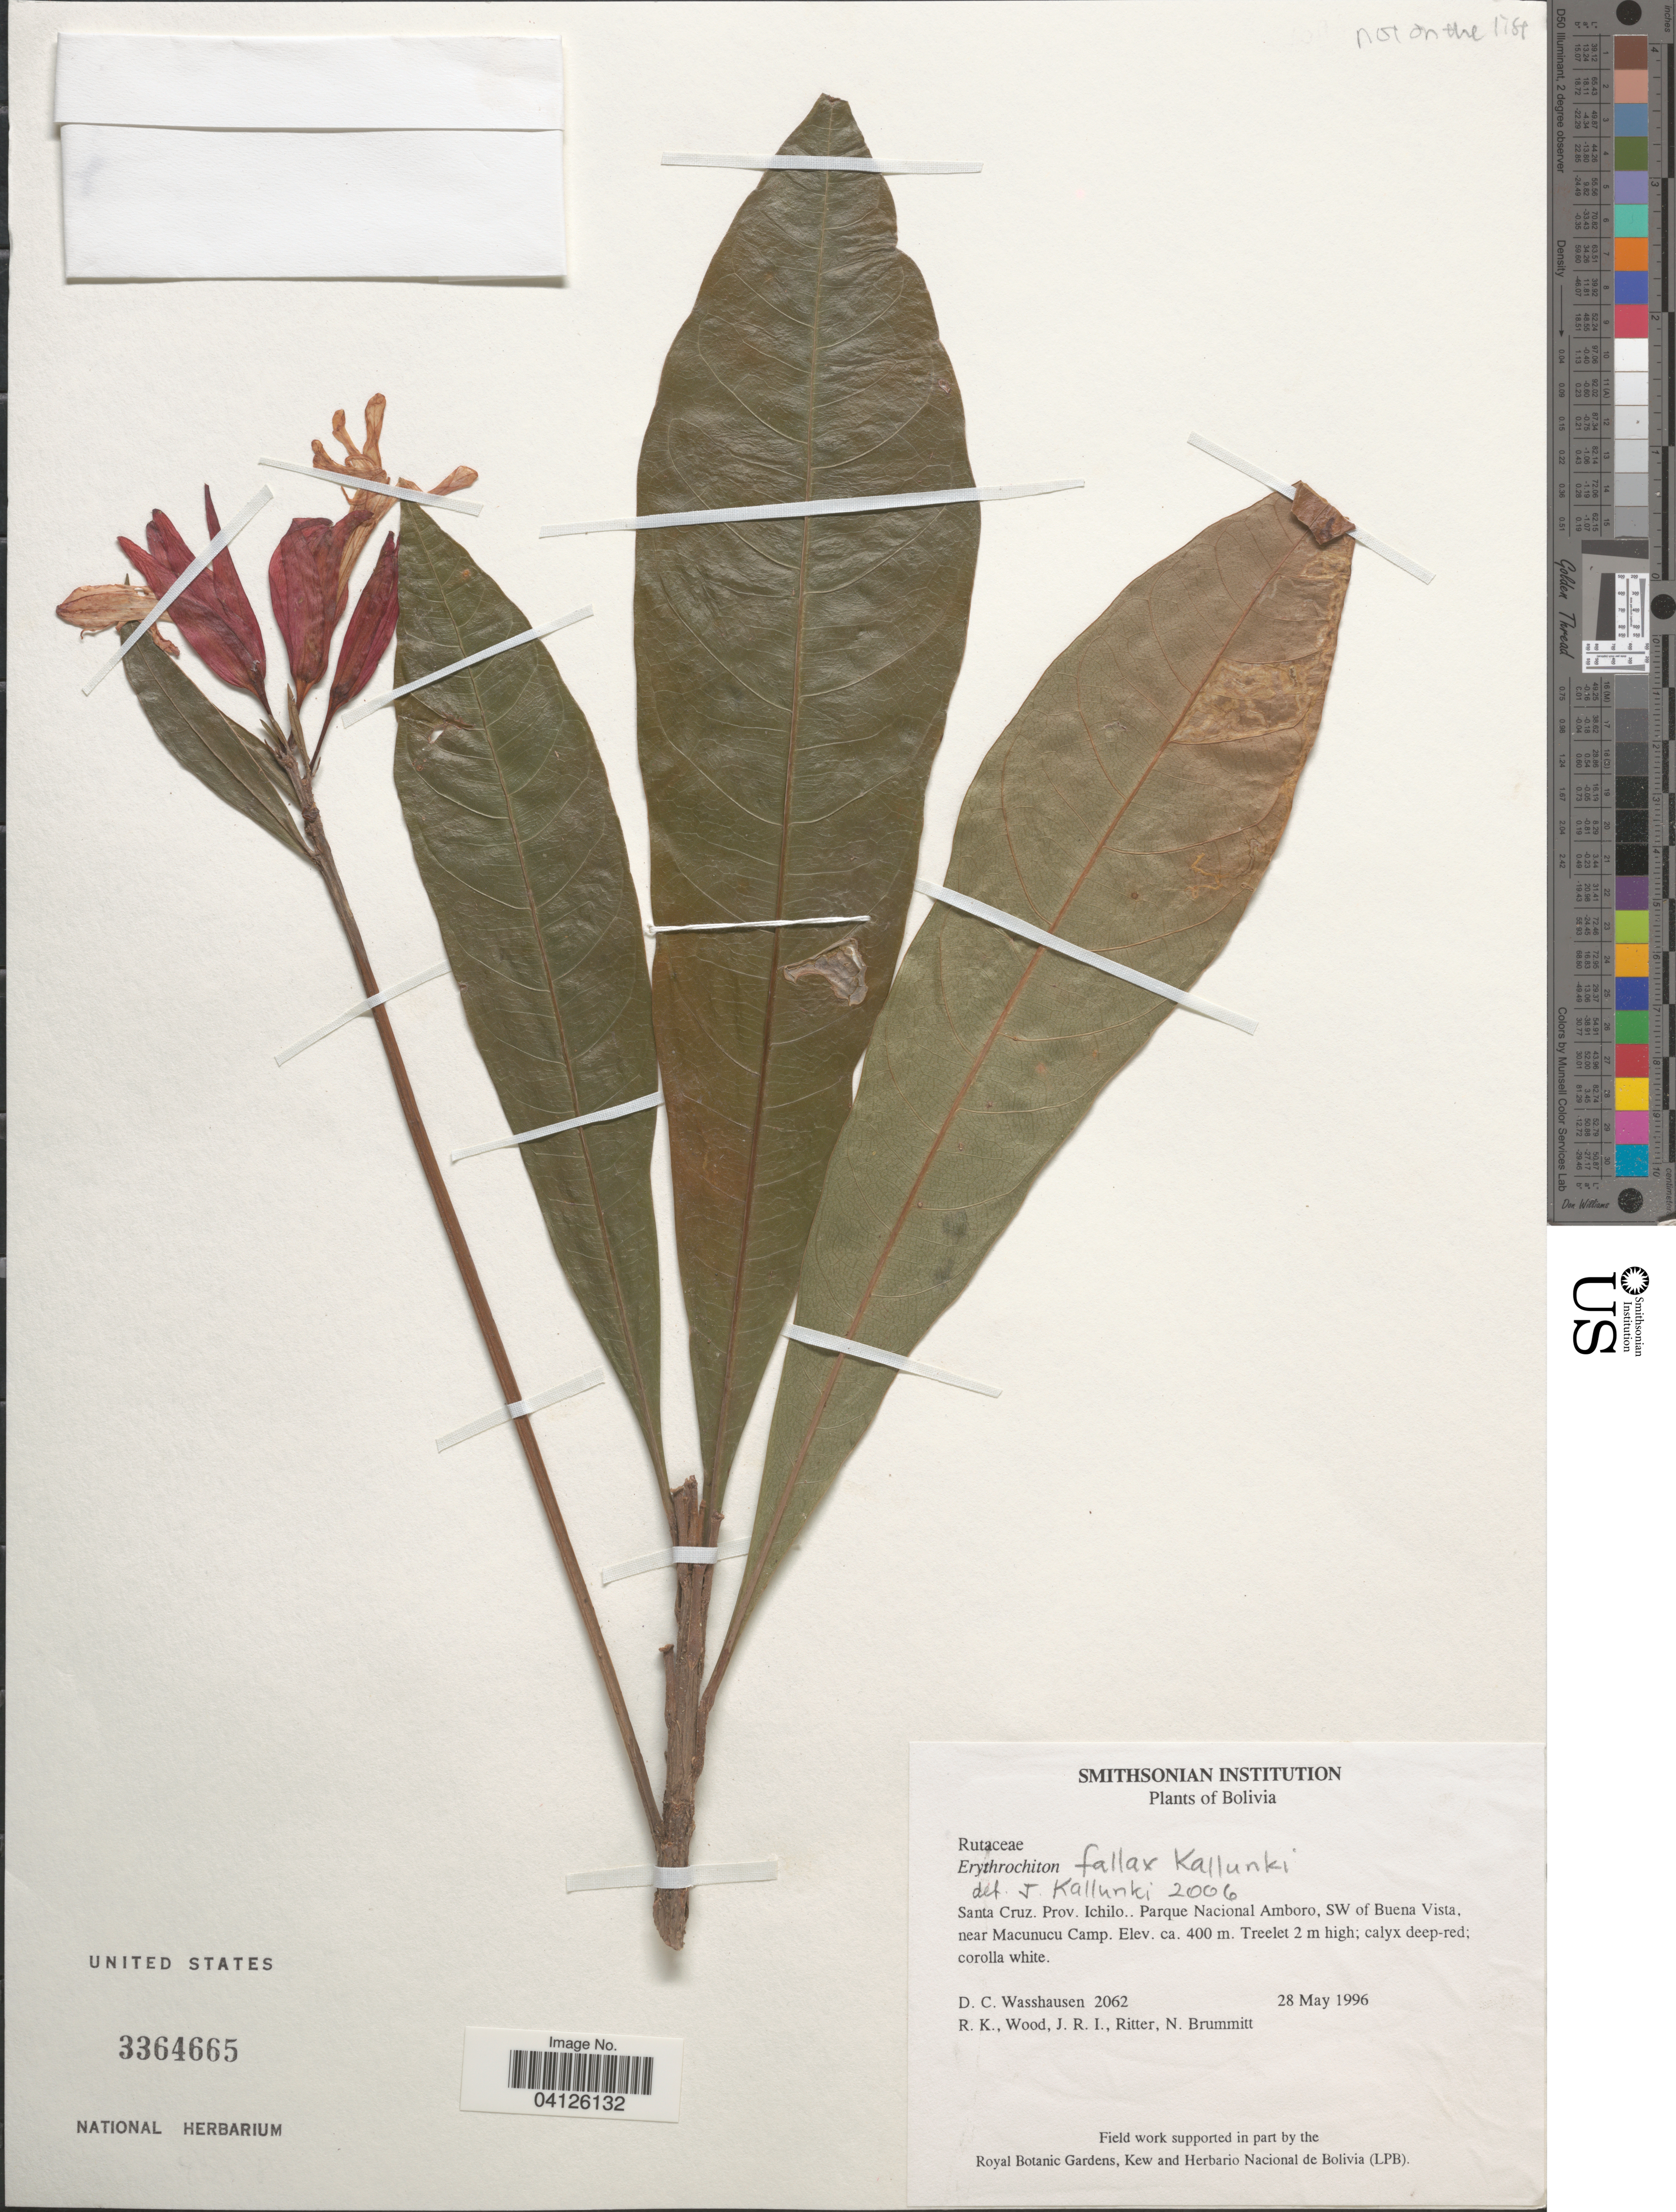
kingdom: Plantae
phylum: Tracheophyta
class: Magnoliopsida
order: Sapindales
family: Rutaceae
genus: Erythrochiton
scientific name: Erythrochiton fallax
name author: Kallunki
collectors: D. C. Wasshausen, R. Wood, J. Ritter & N. Brummitt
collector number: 2062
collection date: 1996-05-28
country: Bolivia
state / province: Santa Cruz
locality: Prov. Ichilo.. Parque Nacional Amboro, SW of Buena Vista, near Macunucu Camp.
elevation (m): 400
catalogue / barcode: US 3364665